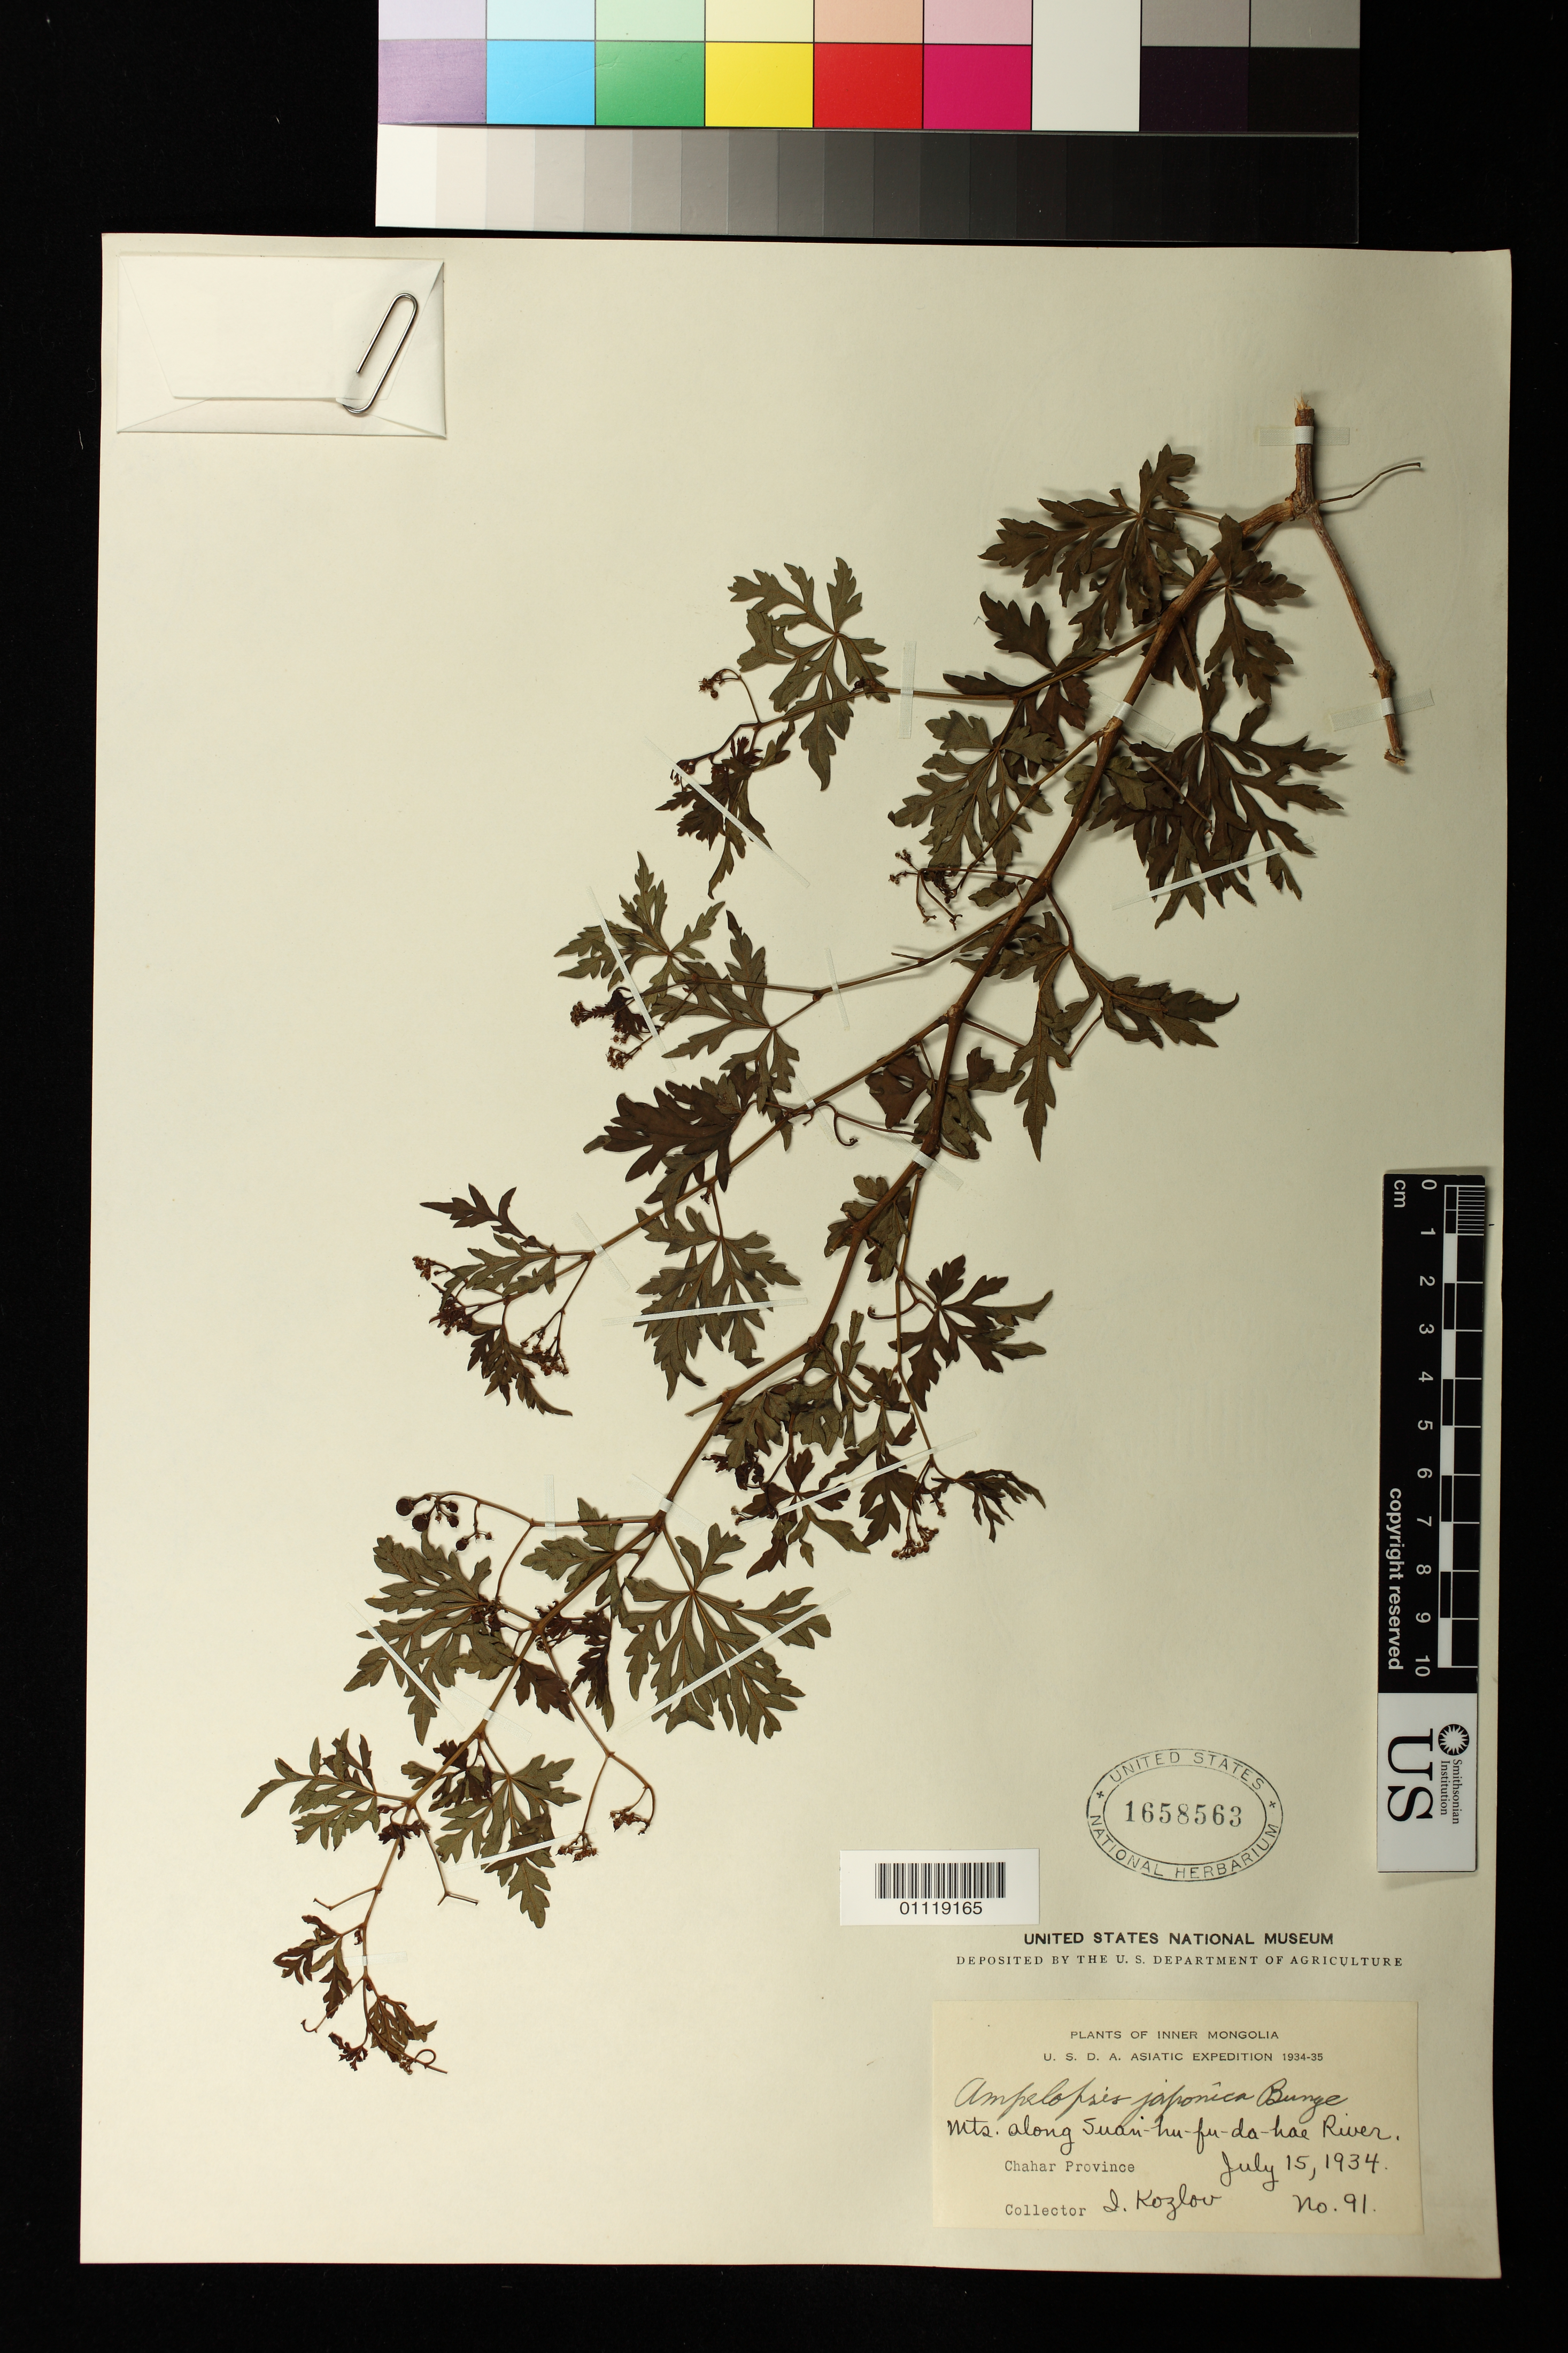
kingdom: Plantae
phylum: Tracheophyta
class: Magnoliopsida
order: Vitales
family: Vitaceae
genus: Ampelopsis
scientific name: Ampelopsis japonica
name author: (Thunb.) Makino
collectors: I. Kozlov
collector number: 91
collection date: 1934-07-15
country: China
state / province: Nei Monggol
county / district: Chahar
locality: Mts along Suan-hu-fu-da-hae River.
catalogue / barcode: US 1658563